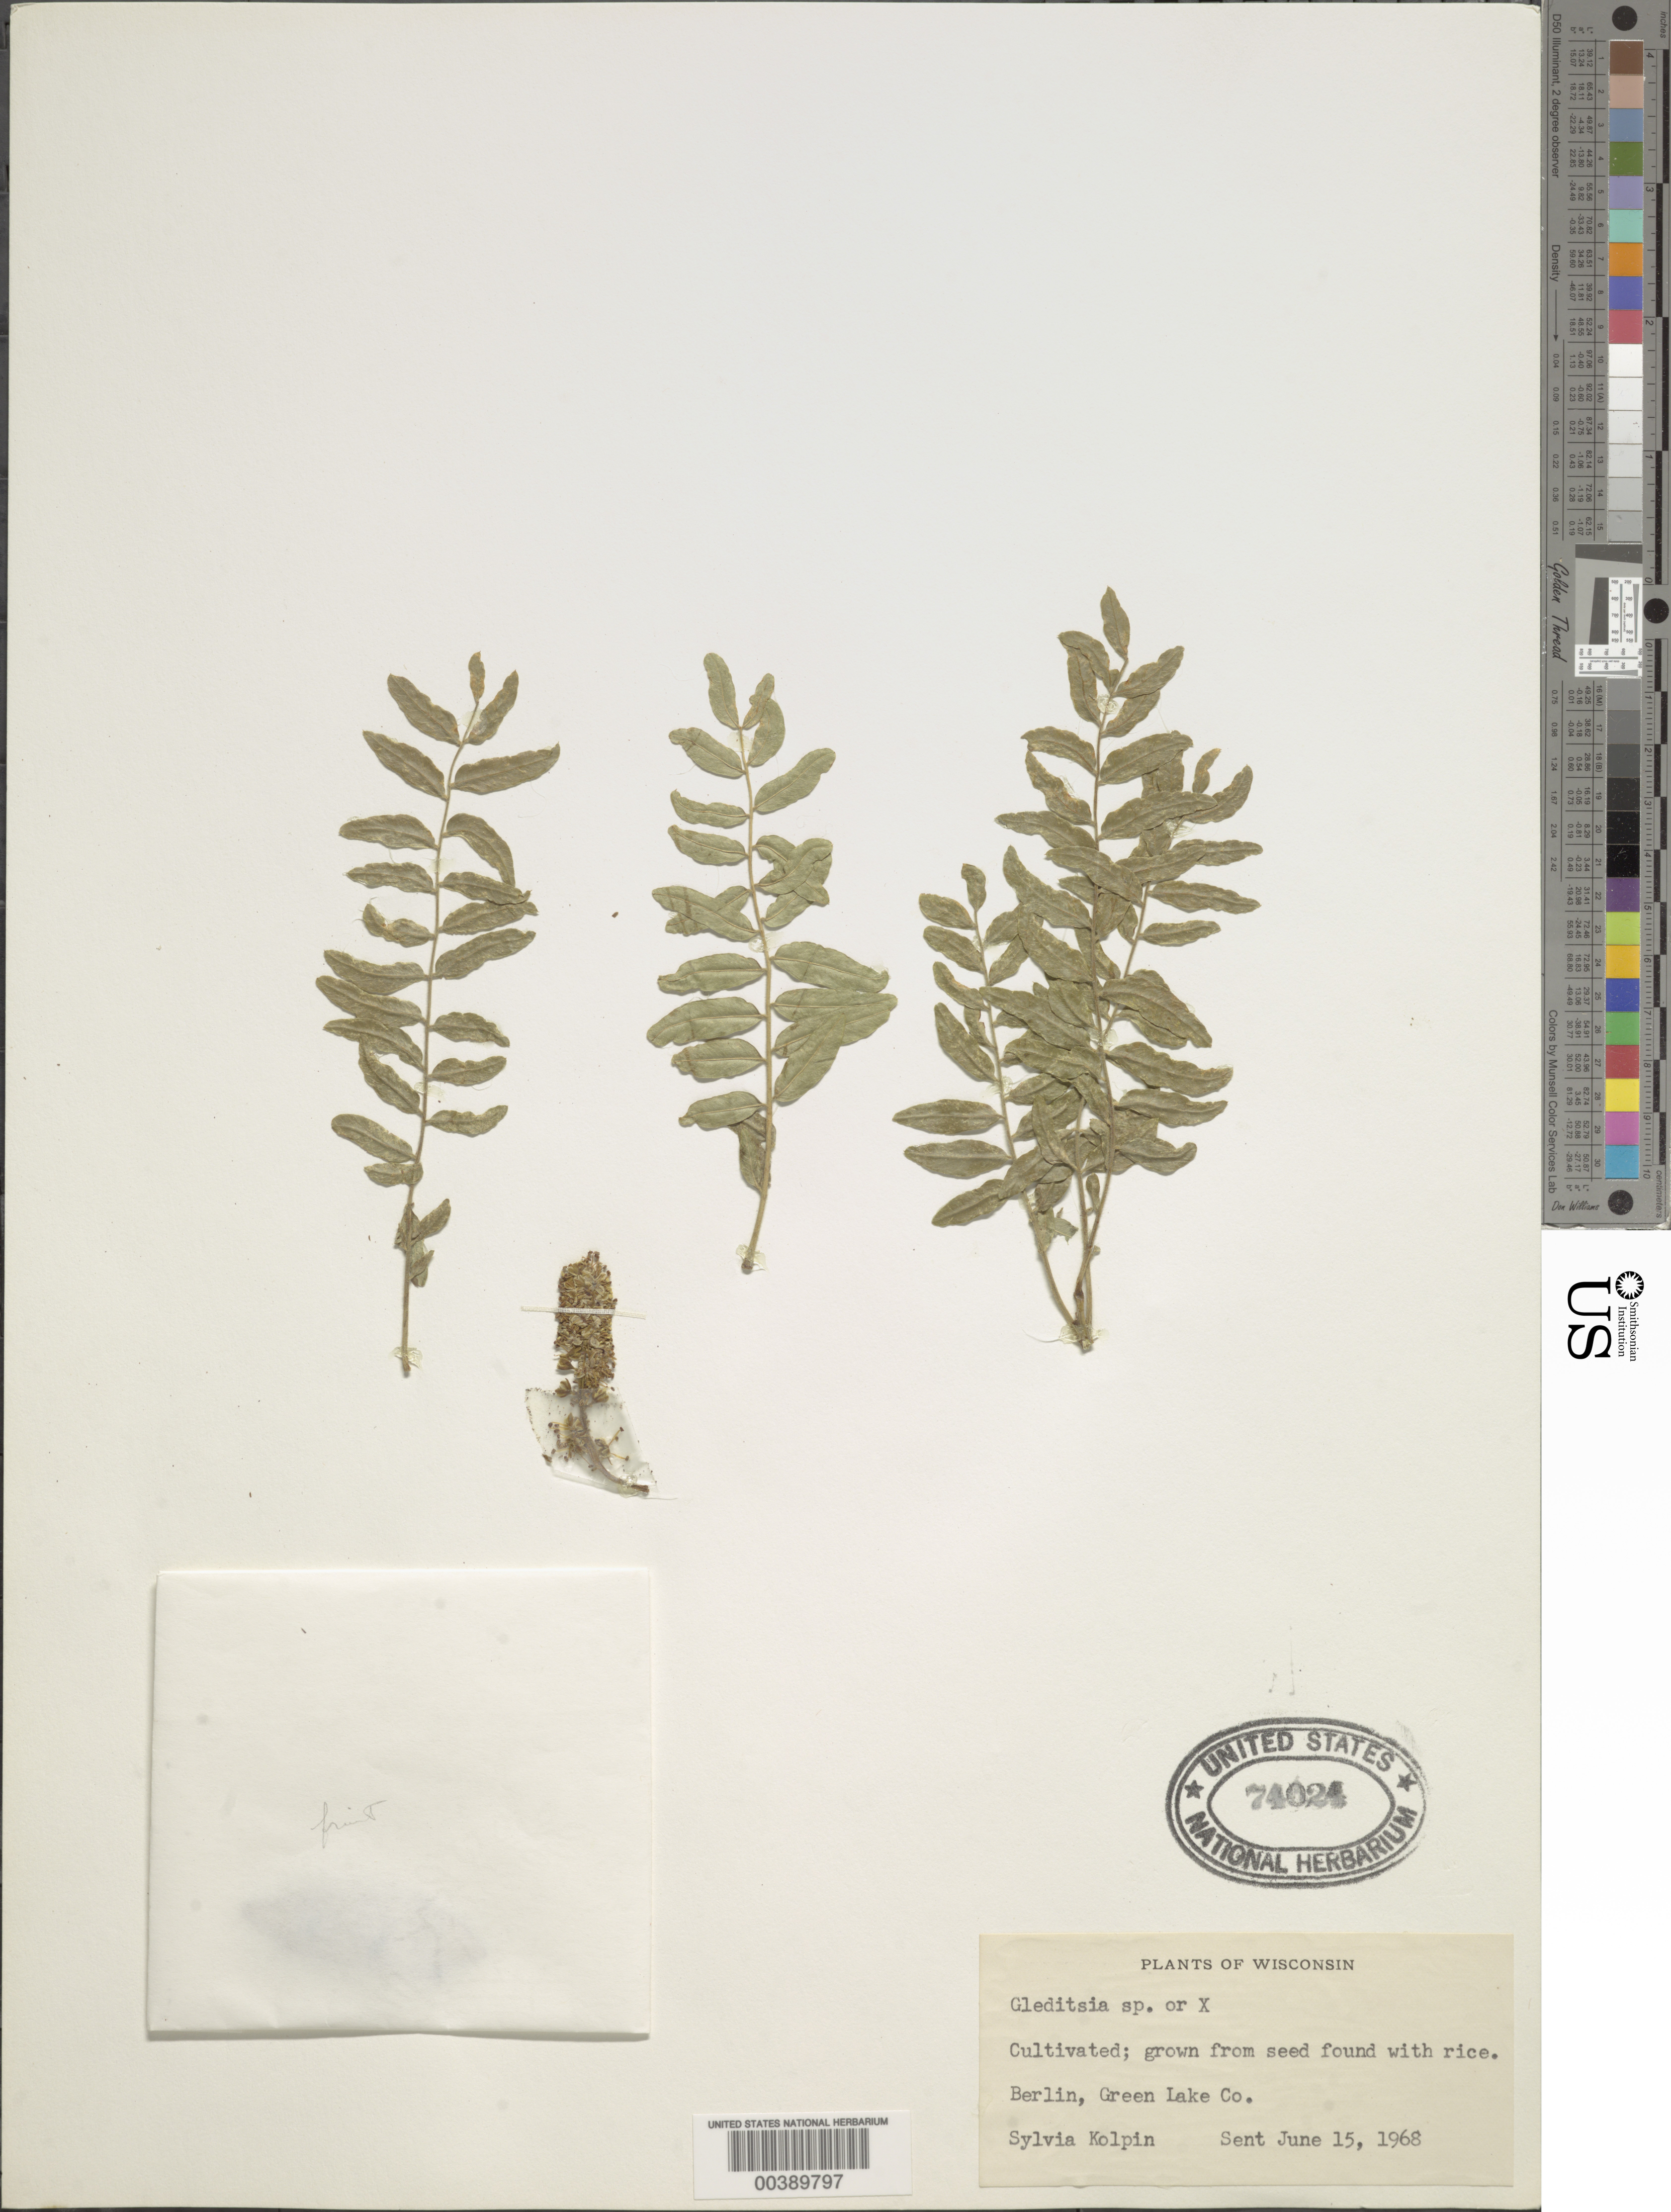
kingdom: Plantae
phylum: Tracheophyta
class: Magnoliopsida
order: Fabales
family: Fabaceae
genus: Gleditsia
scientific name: Gleditsia sp.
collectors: S. Kolpin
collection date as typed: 15 Jun 1968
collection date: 1968-06-15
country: United States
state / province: Wisconsin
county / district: Green Lake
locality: Berlin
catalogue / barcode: US 74024